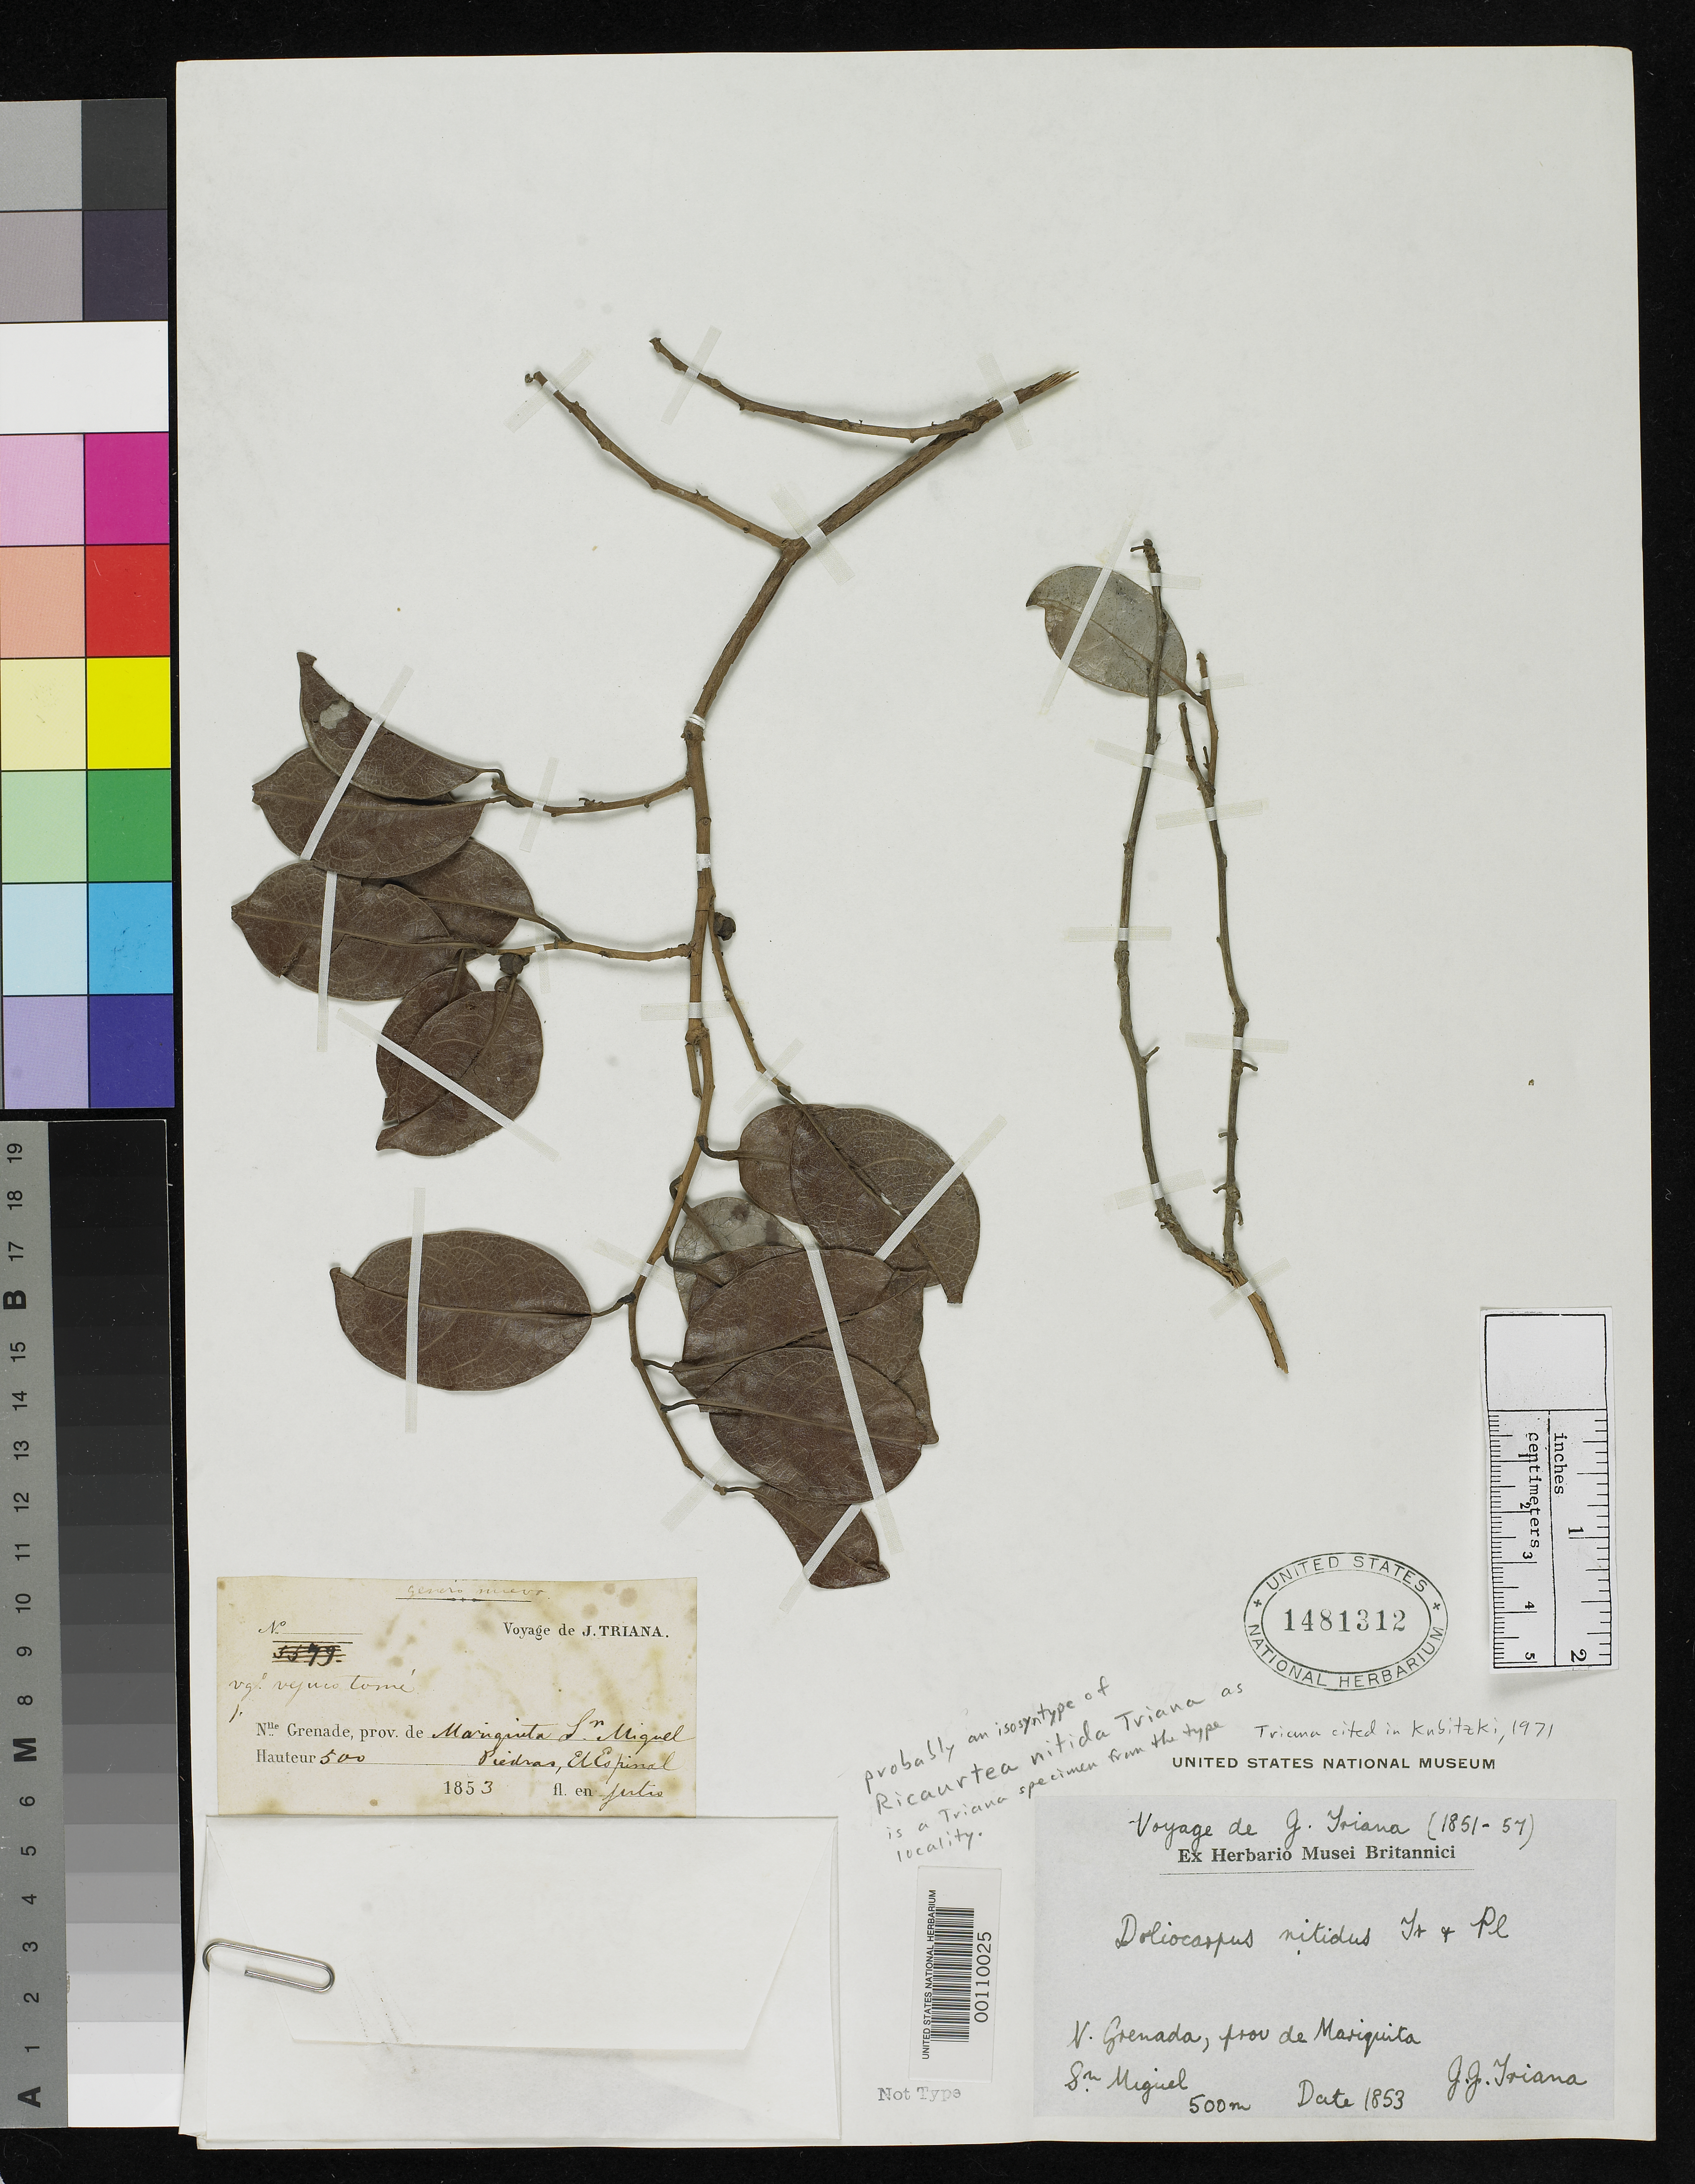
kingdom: Plantae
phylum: Tracheophyta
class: Magnoliopsida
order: Dilleniales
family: Dilleniaceae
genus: Ricaurtea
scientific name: Ricaurtea nitida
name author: Triana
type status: Possible Isosyntype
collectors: J. J. Triana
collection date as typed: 1853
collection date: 1853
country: Colombia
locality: Mariquita, Sal Miguel.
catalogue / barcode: US 1481312